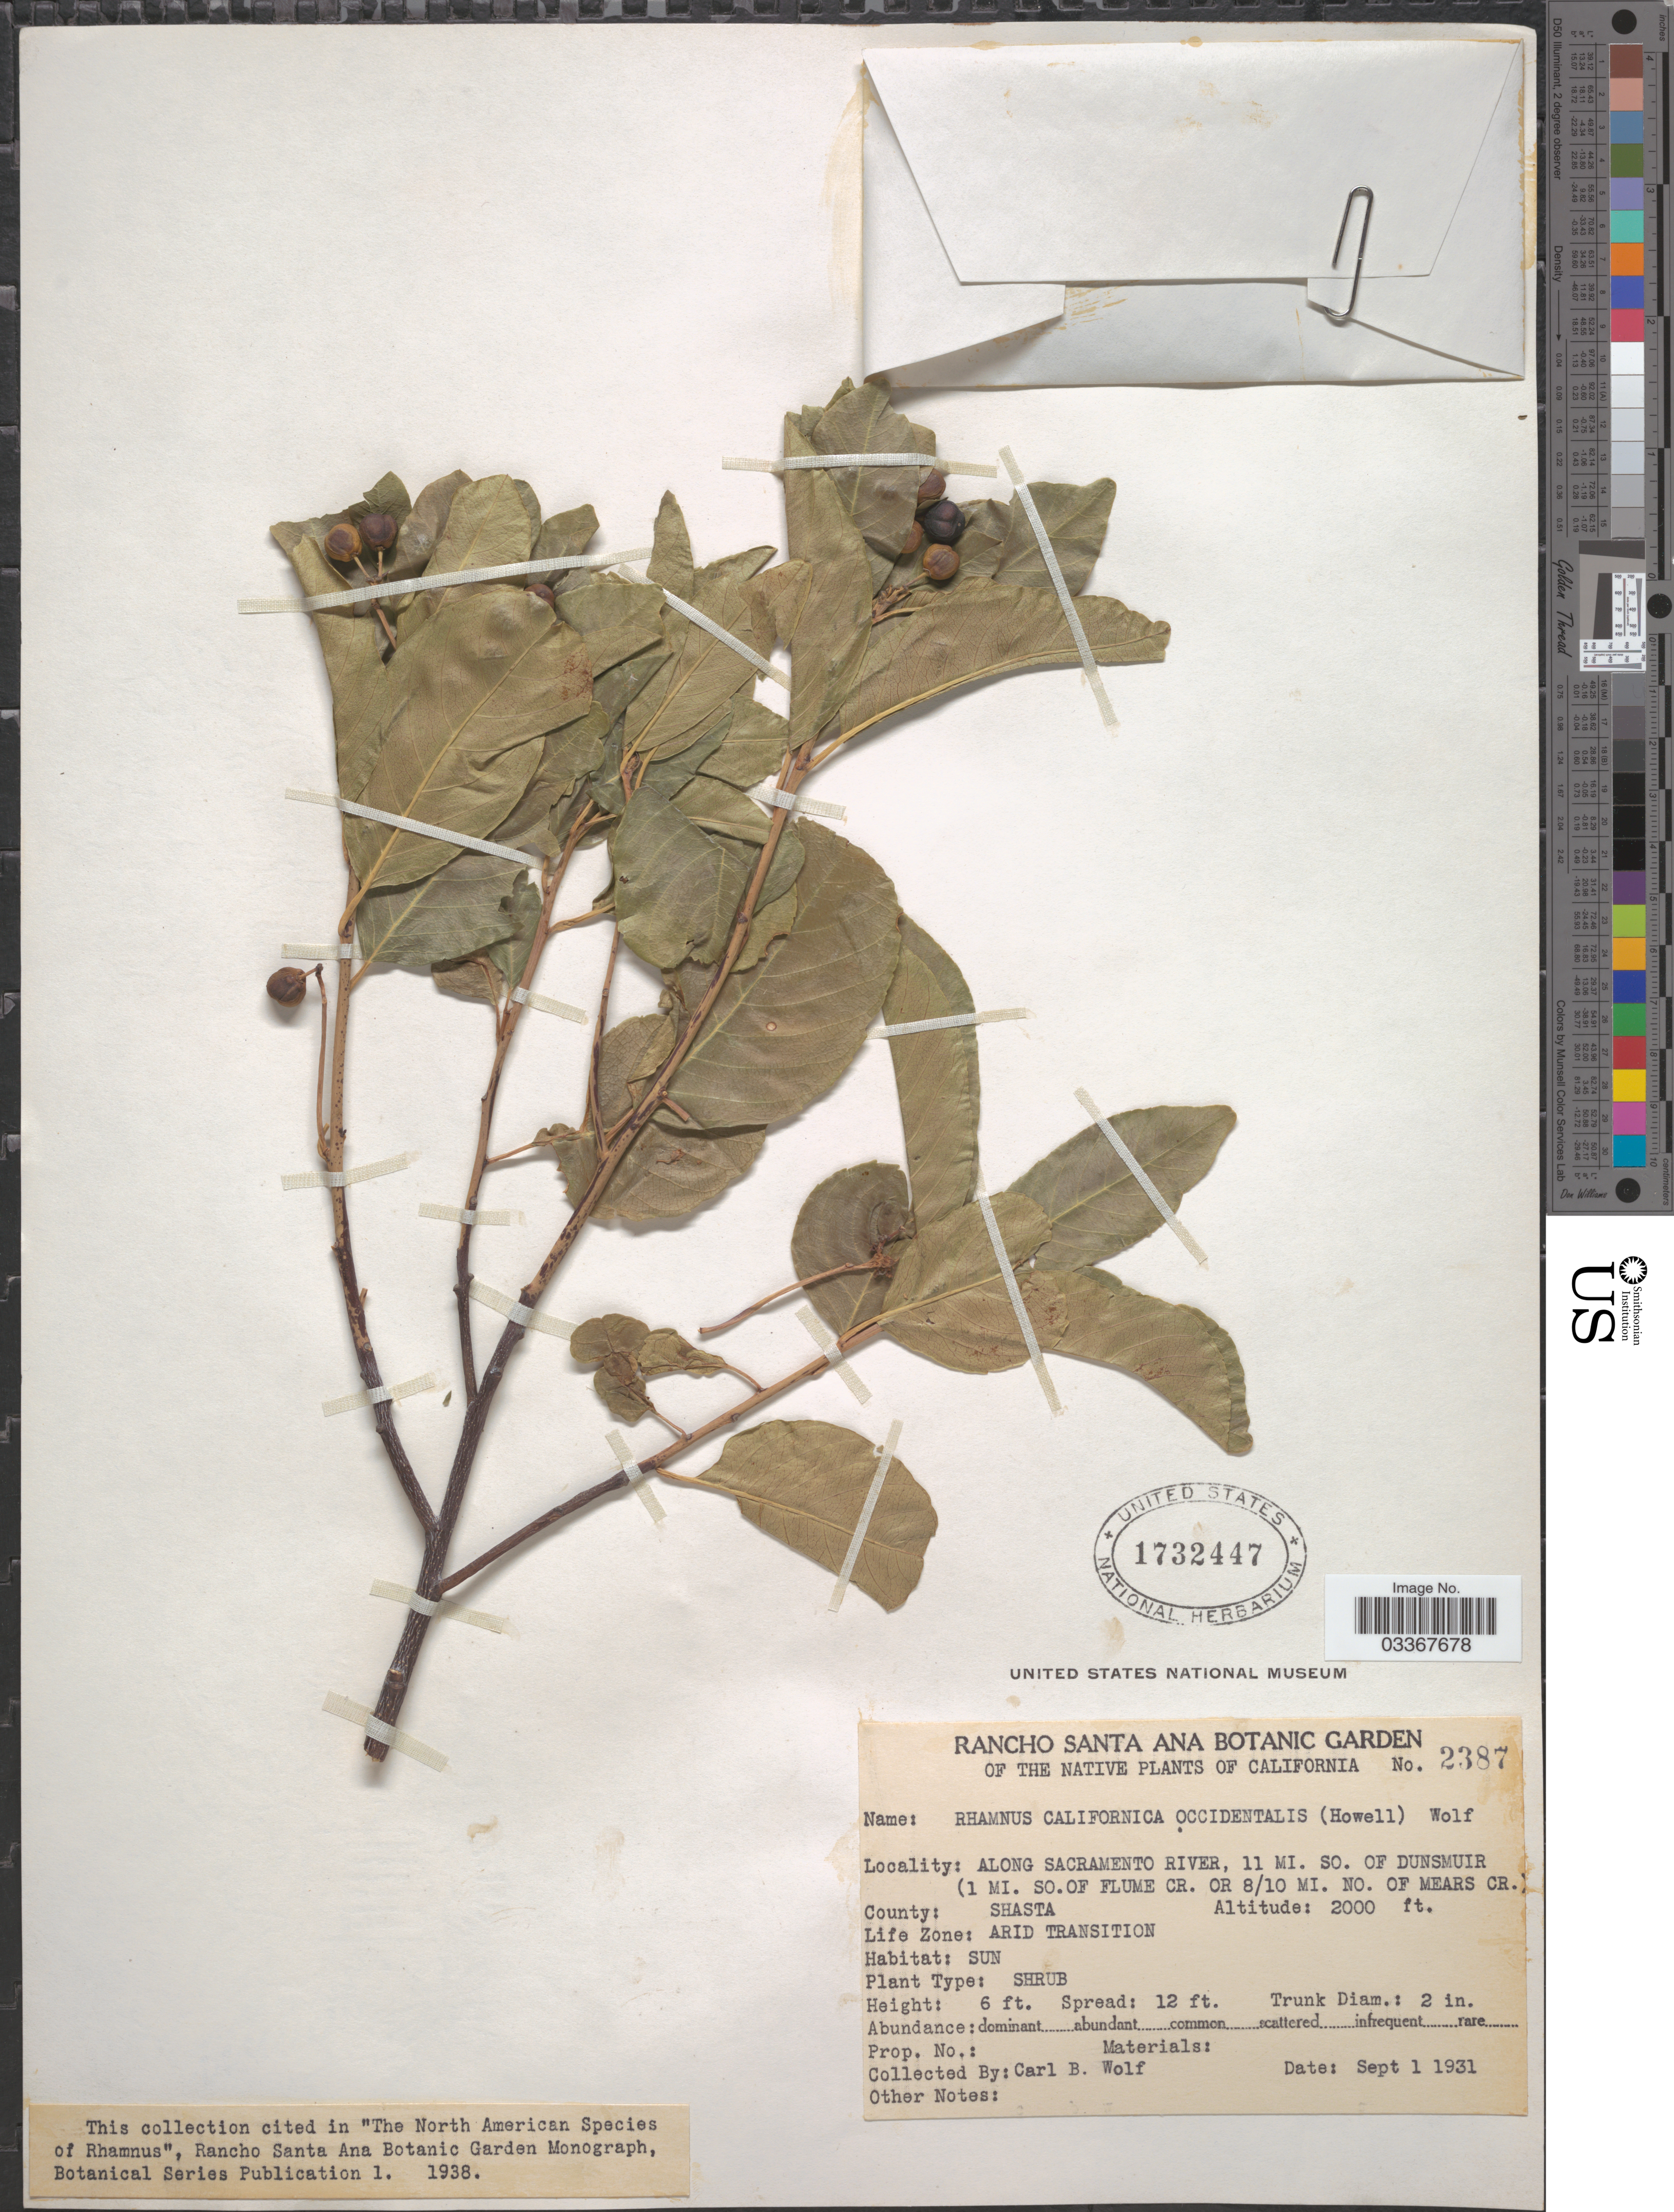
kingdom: Plantae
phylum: Tracheophyta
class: Magnoliopsida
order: Rosales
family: Rhamnaceae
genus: Frangula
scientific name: Frangula californica subsp. occidentalis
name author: (Howell) Kartesz & Gandhi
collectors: C. B. Wolf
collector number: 2387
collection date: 1931-09-01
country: United States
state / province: California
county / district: Shasta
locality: Along Sacramento River, 11 mi. SO. of Dunsmuir (1 mi. SO. of Flume Cr. or 8/10 mi. NO. of Mears Cr.), County: Shasta.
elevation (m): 610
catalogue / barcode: US 1732447